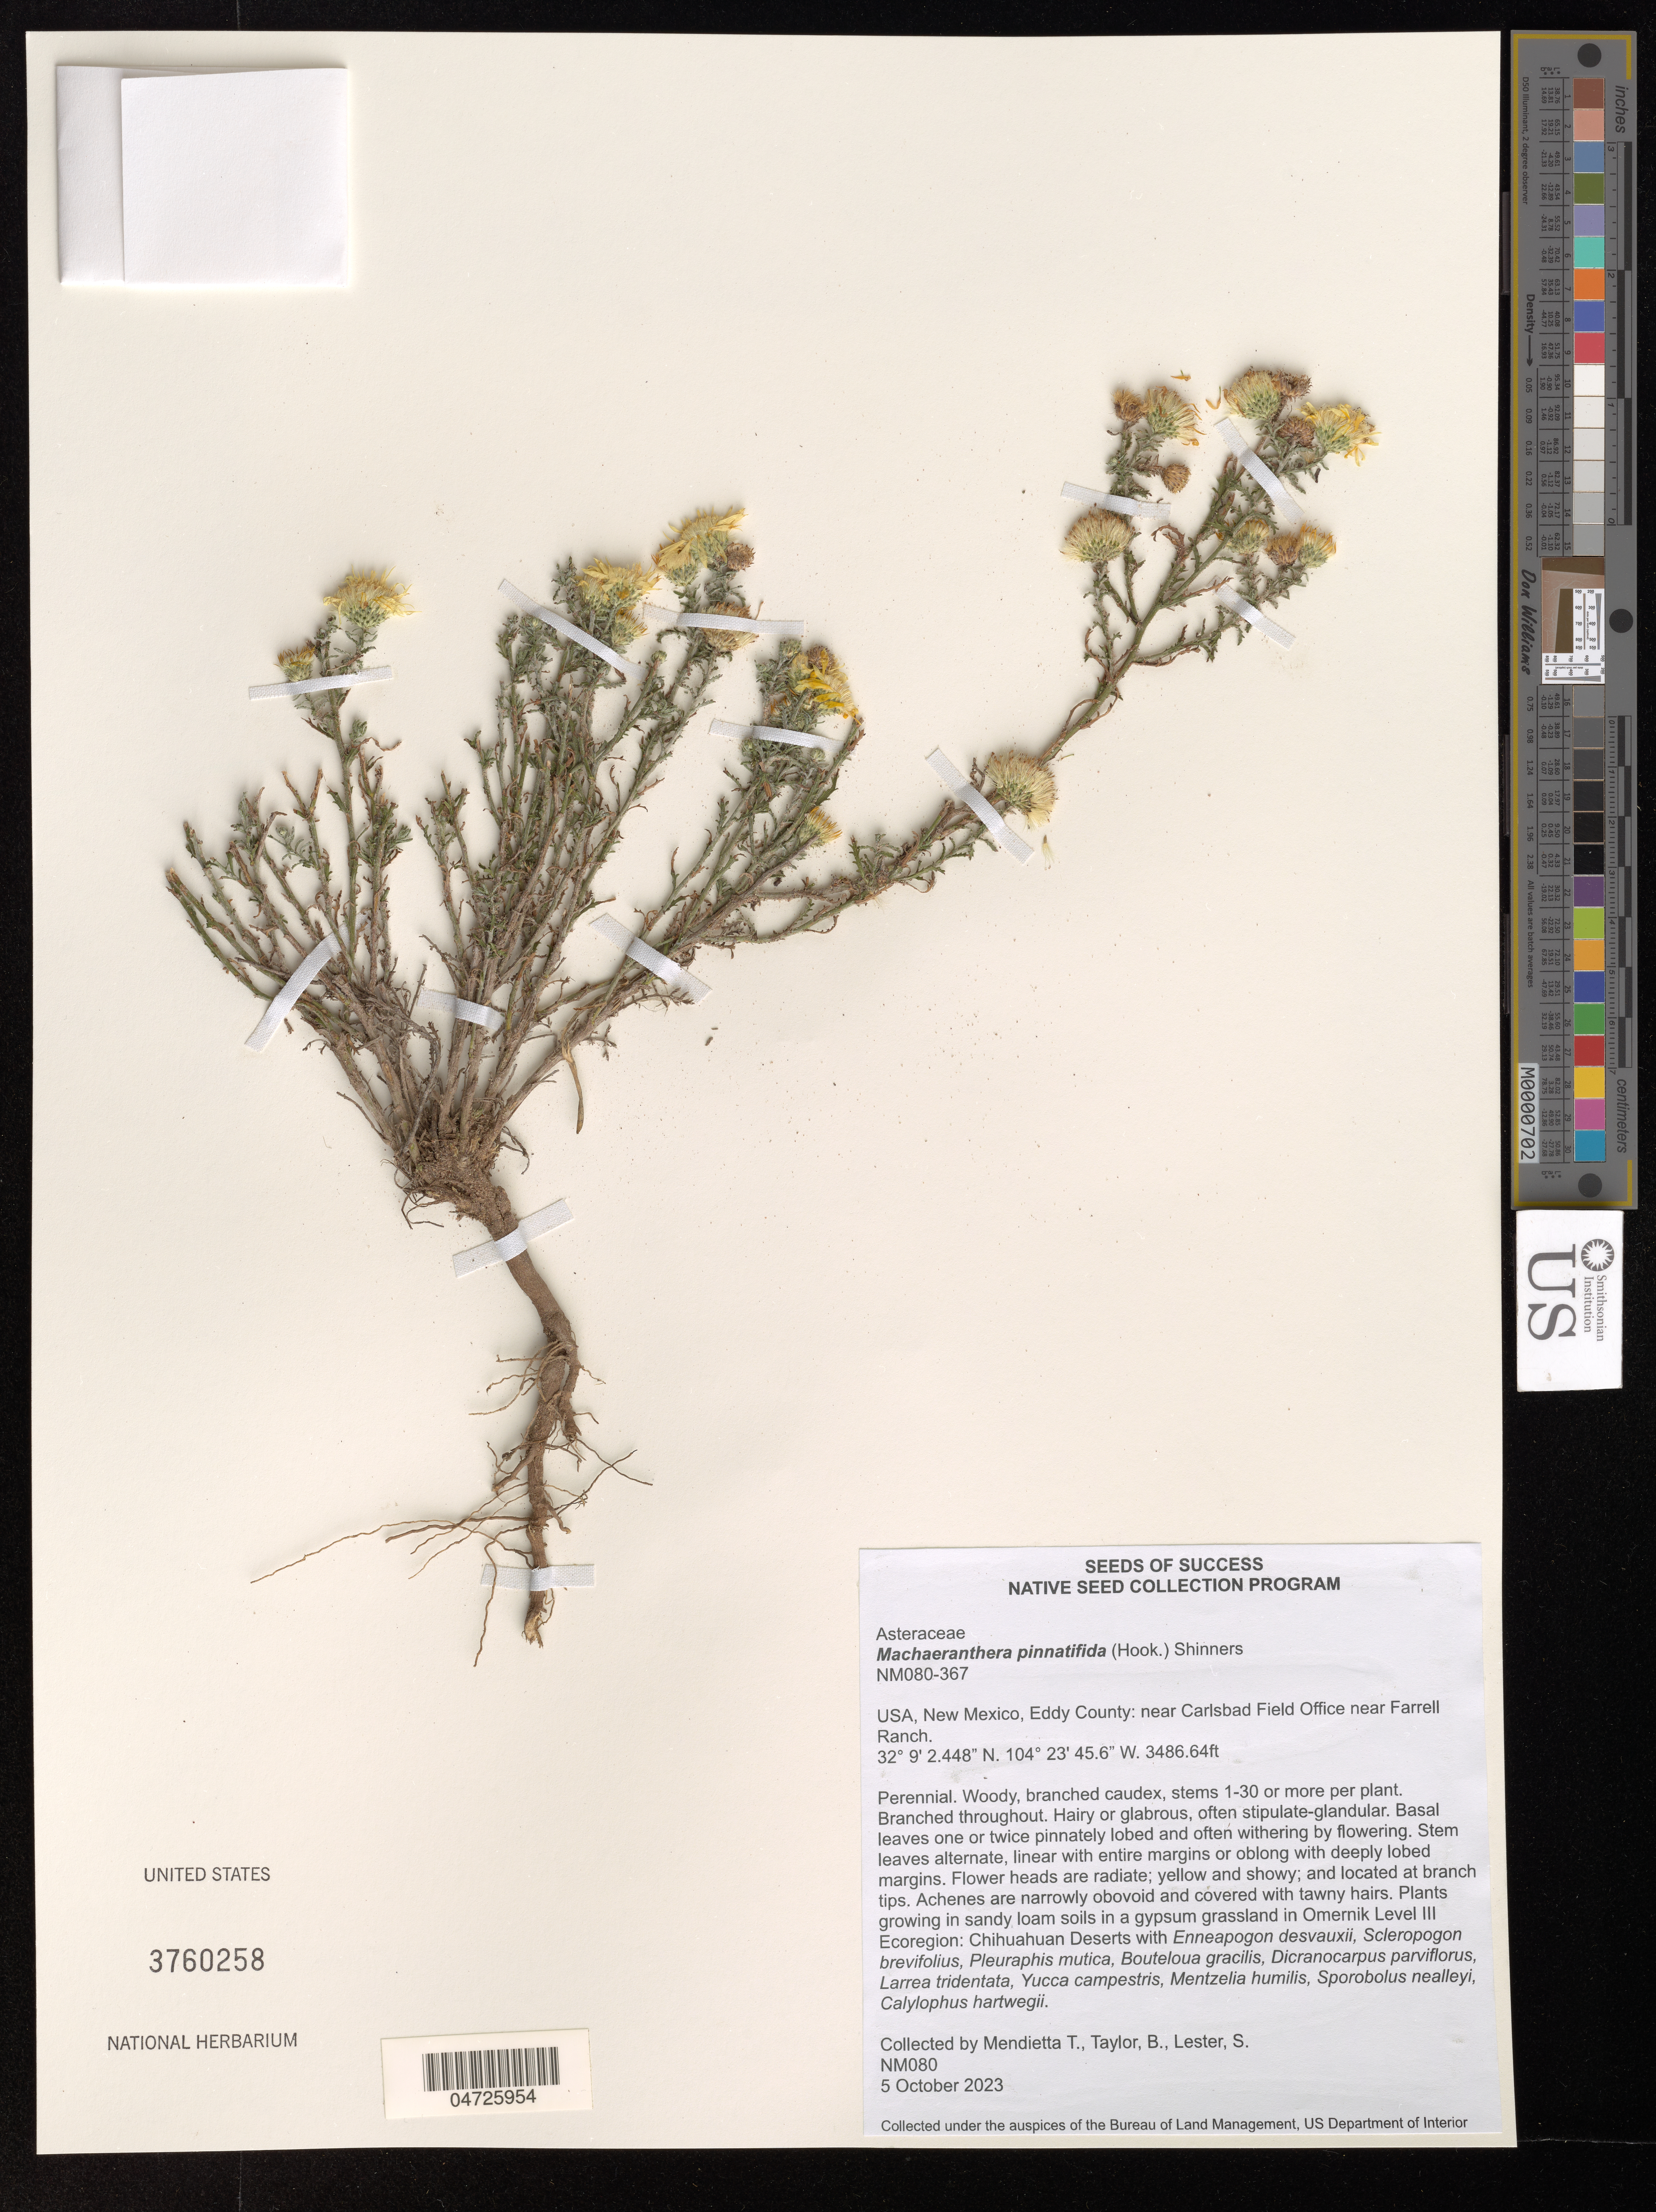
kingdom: Plantae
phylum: Tracheophyta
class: Magnoliopsida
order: Asterales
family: Asteraceae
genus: Machaeranthera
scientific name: Machaeranthera pinnatifida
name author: (Hook.) Shinners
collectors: T. Mendietta & B. Taylor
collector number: NM080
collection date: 2023-10-05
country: United States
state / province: New Mexico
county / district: Eddy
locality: Eddy County: near Carlsbad Field Office near Farrell Ranch.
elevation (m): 1062.73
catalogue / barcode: US 3760258